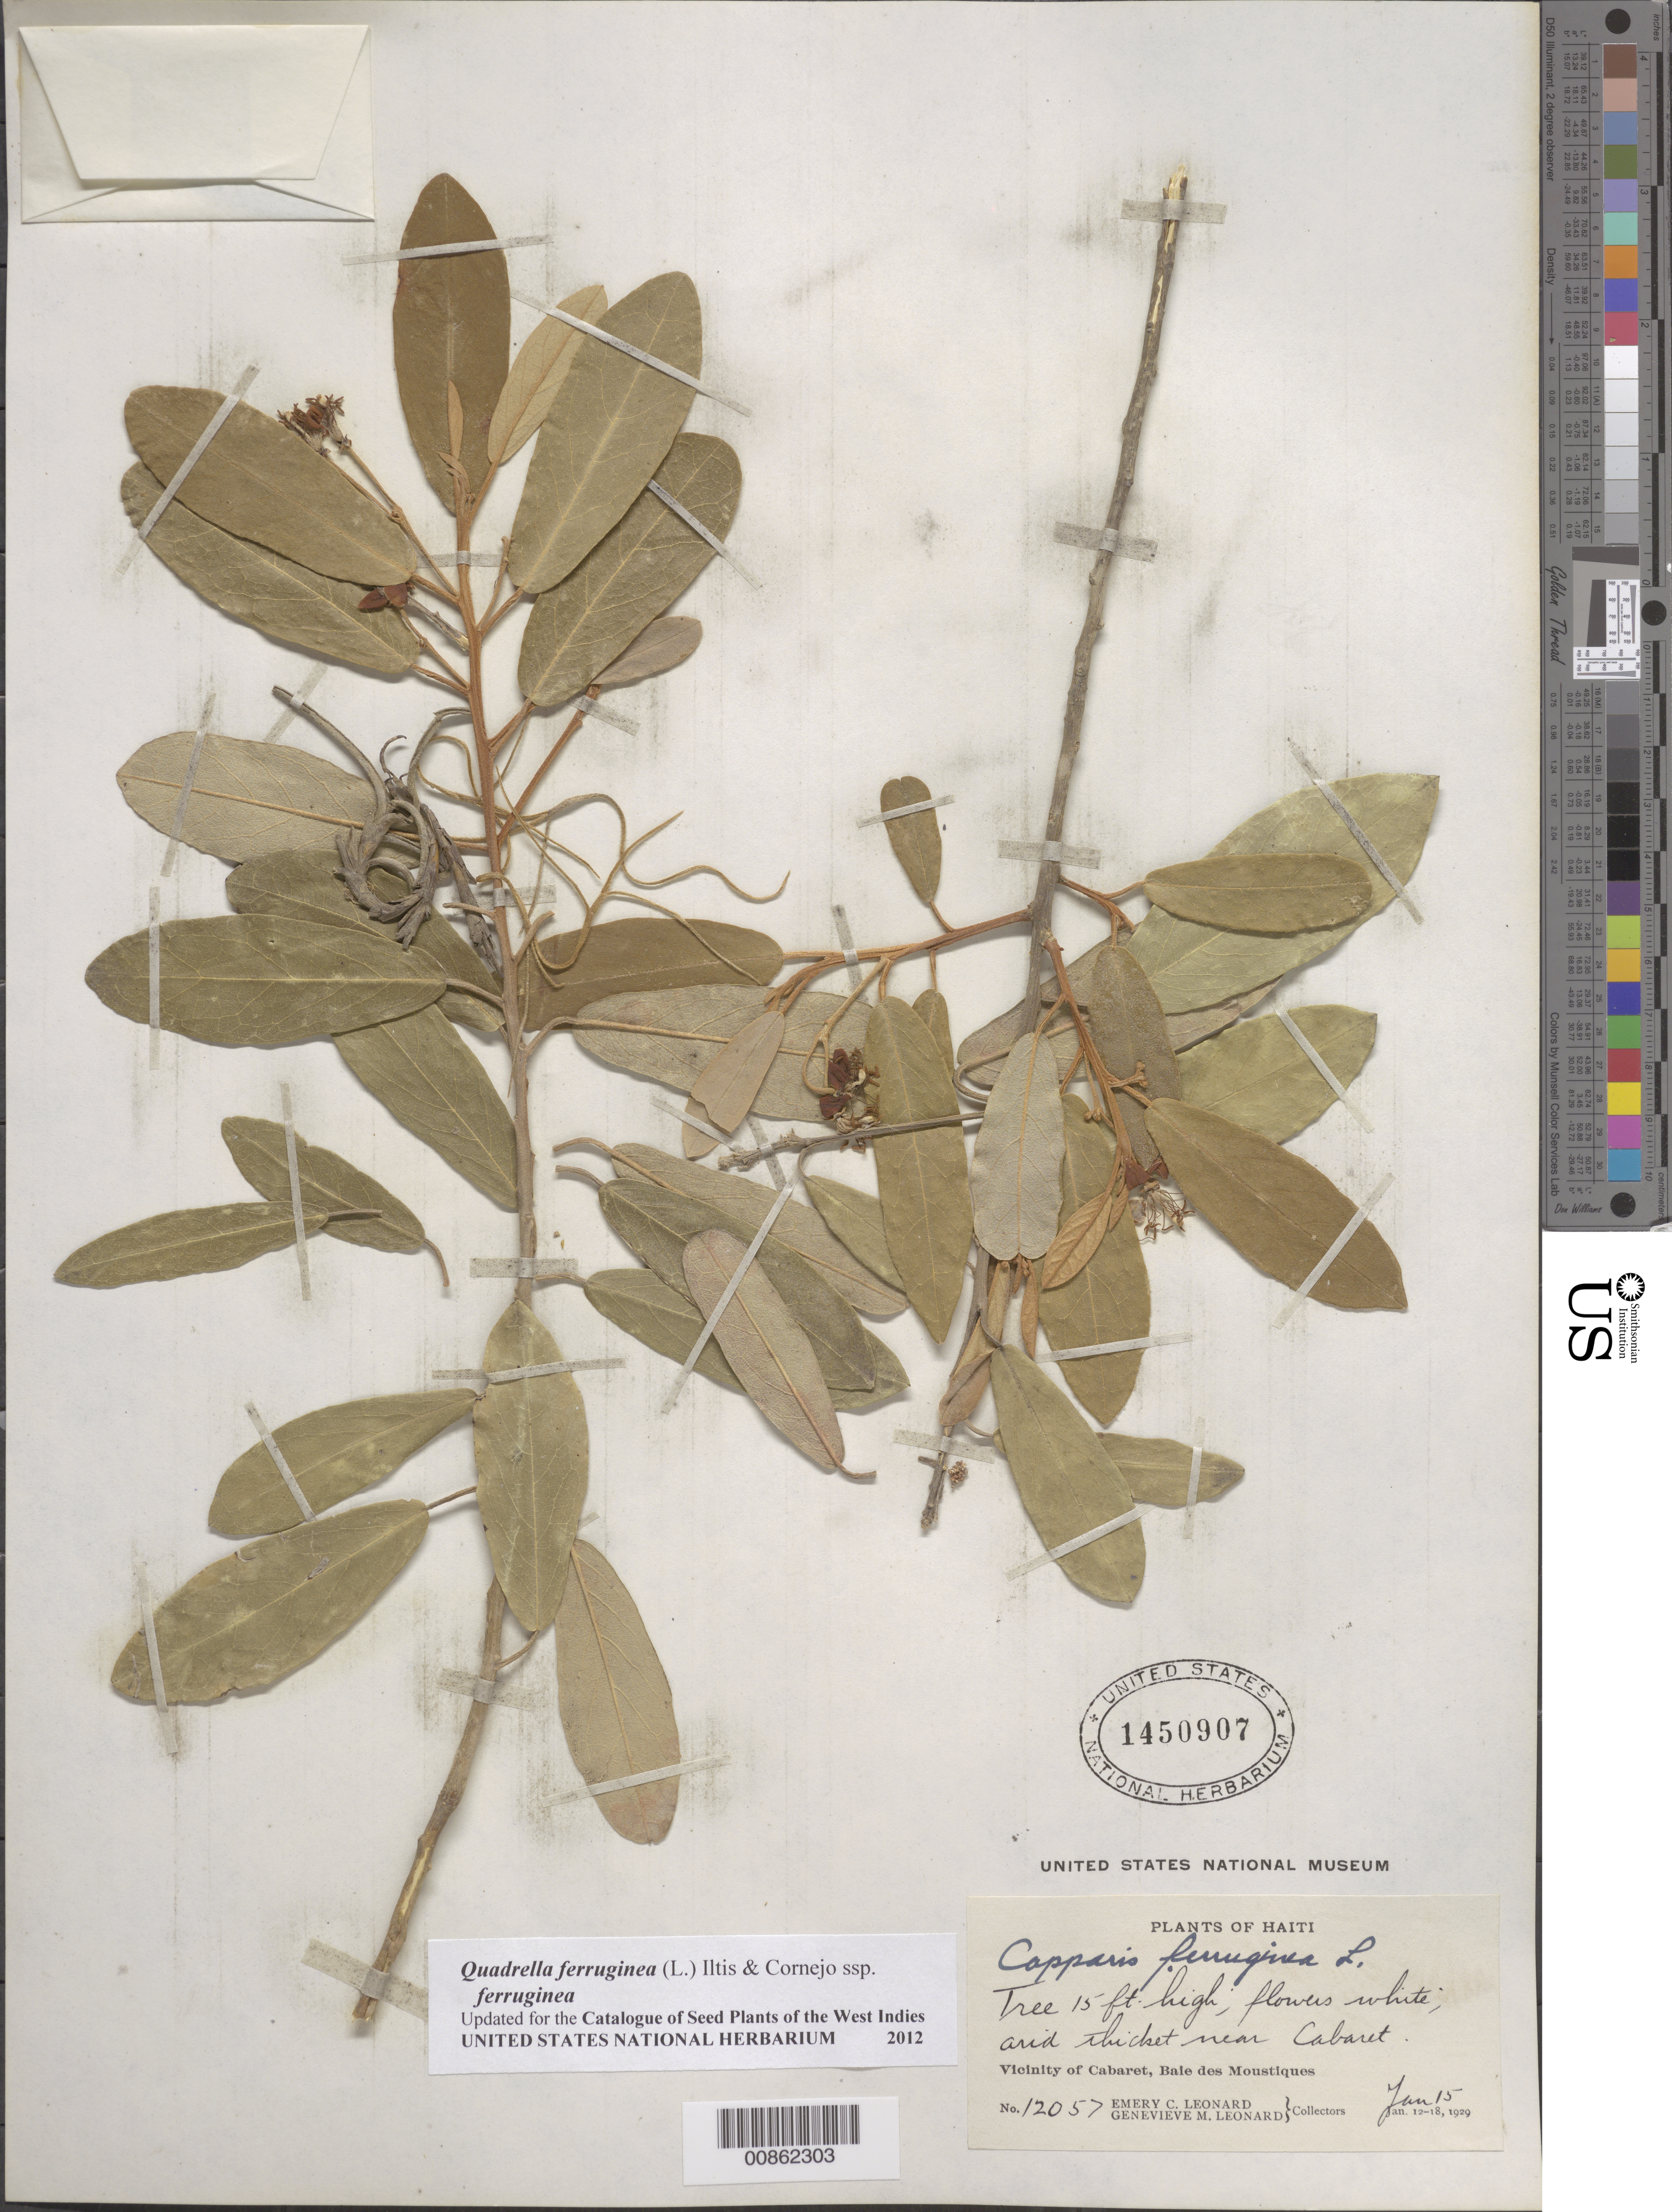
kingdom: Plantae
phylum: Tracheophyta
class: Magnoliopsida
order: Brassicales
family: Capparaceae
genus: Quadrella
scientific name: Quadrella ferruginea subsp. ferruginea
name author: (L.) Cornejo & Iltis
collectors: E. C. Leonard & G. M. Leonard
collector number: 12057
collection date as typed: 15 Jan 1929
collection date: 1929-01-15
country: Haiti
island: Hispaniola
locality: Near Cabaret, Baie des Moustiques.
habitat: Arid thicket.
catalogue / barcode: US 1450907